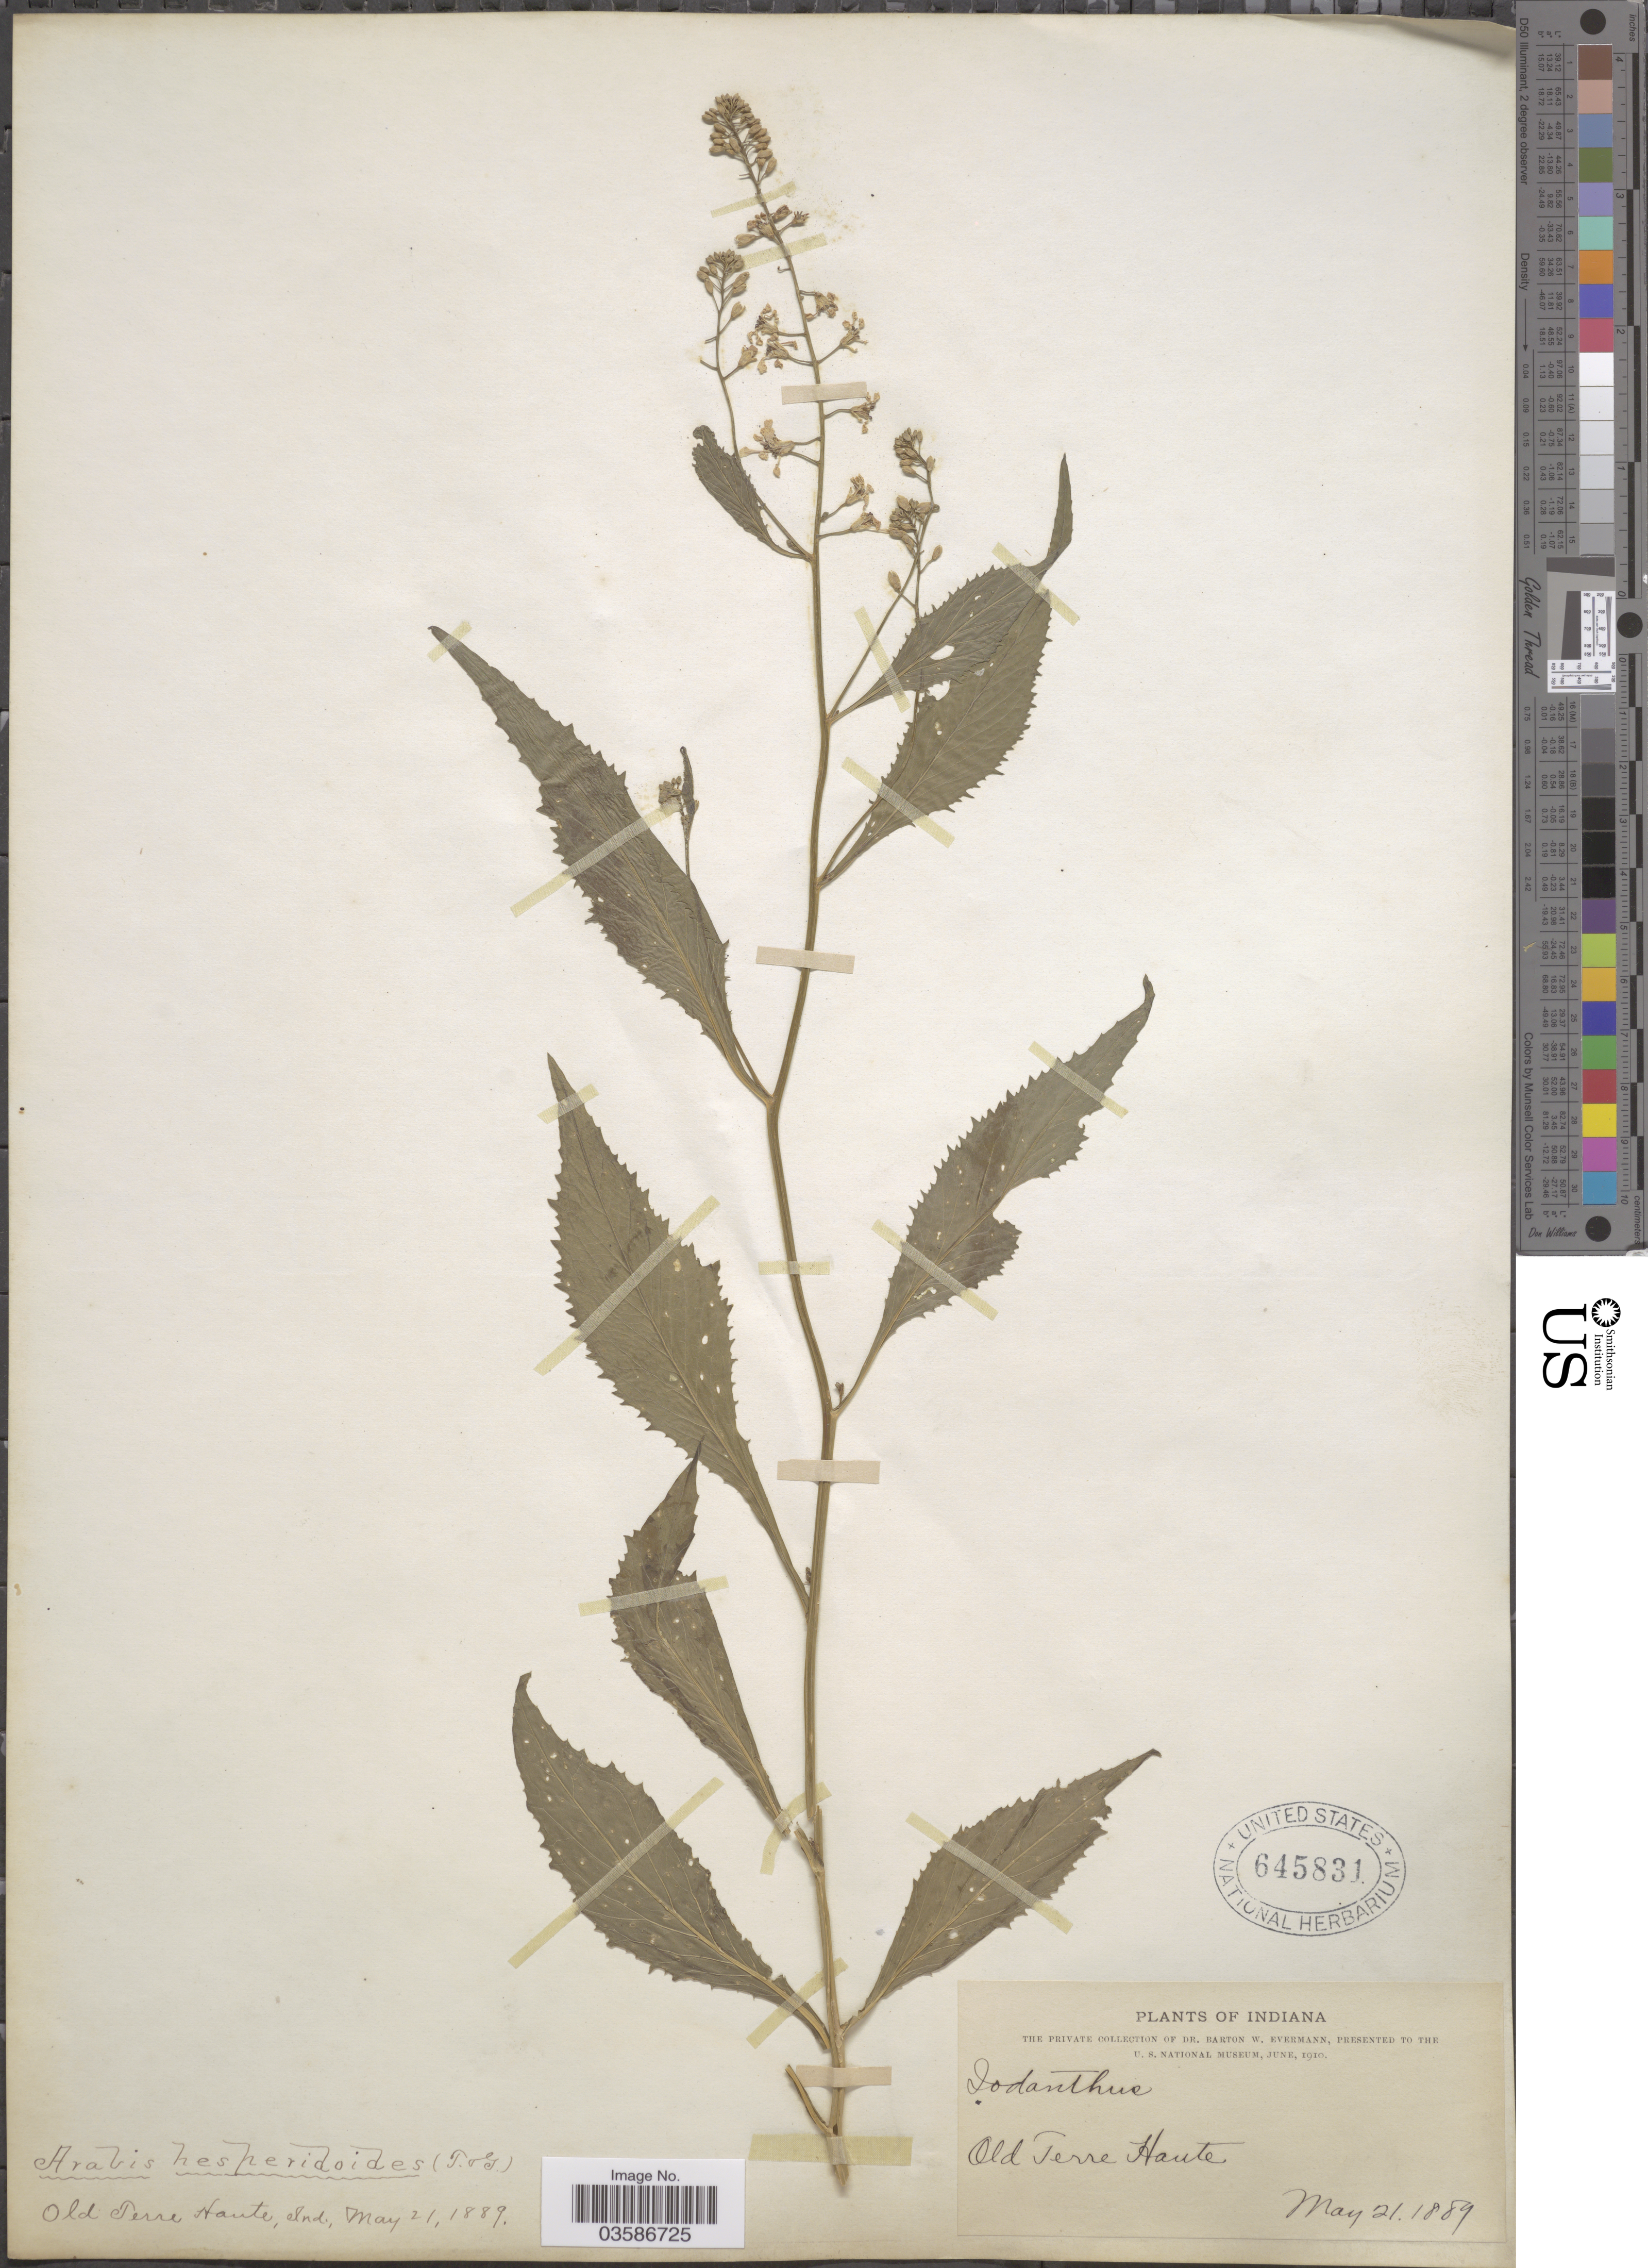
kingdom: Plantae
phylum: Tracheophyta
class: Magnoliopsida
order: Brassicales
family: Brassicaceae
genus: Iodanthus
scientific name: Iodanthus pinnatifidus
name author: (Michx.) Steud.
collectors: B. W. Evermann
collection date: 1889-05-21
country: United States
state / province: Indiana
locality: Old Terre Haute.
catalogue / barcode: US 645831